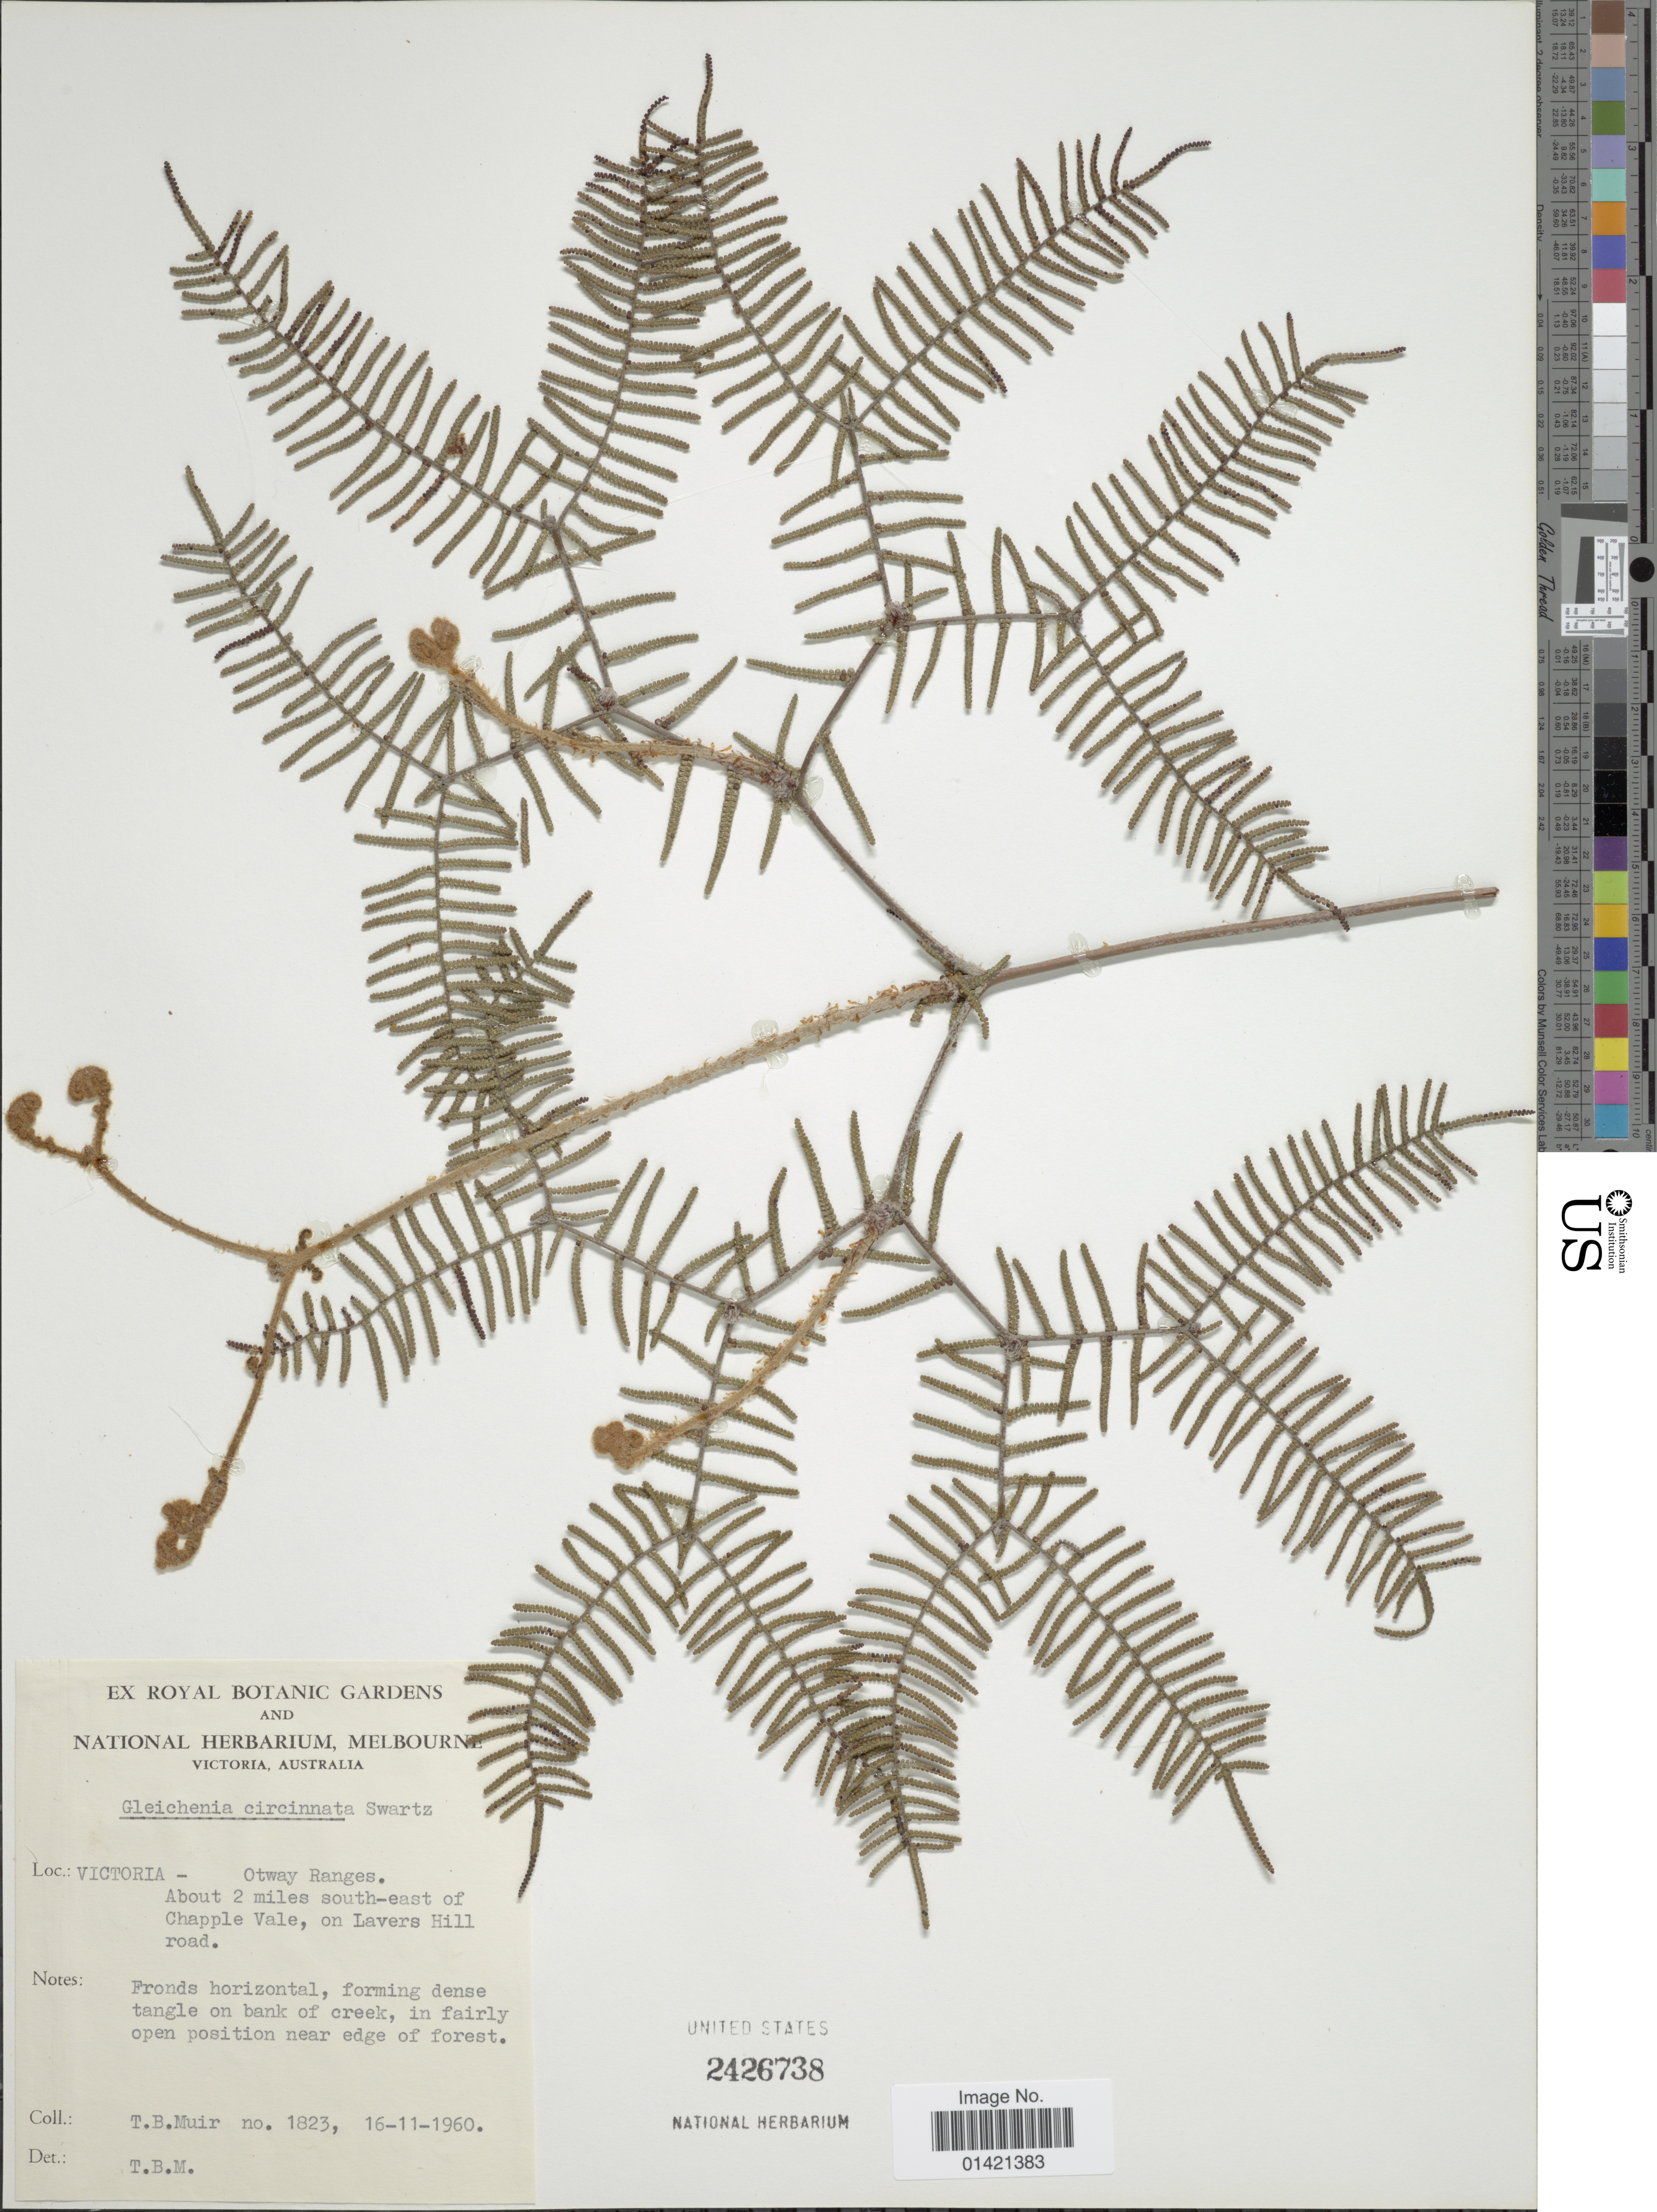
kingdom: Plantae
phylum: Tracheophyta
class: Polypodiopsida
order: Gleicheniales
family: Gleicheniaceae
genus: Gleichenia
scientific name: Gleichenia dicarpa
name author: R. Br.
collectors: T. Muir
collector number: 1823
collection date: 1960-11-16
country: Australia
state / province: Victoria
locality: Victoria - Otway Ranges. About 2 miles south-east of Chapple Vale, on Lavers Hill road.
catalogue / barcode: US 2426738